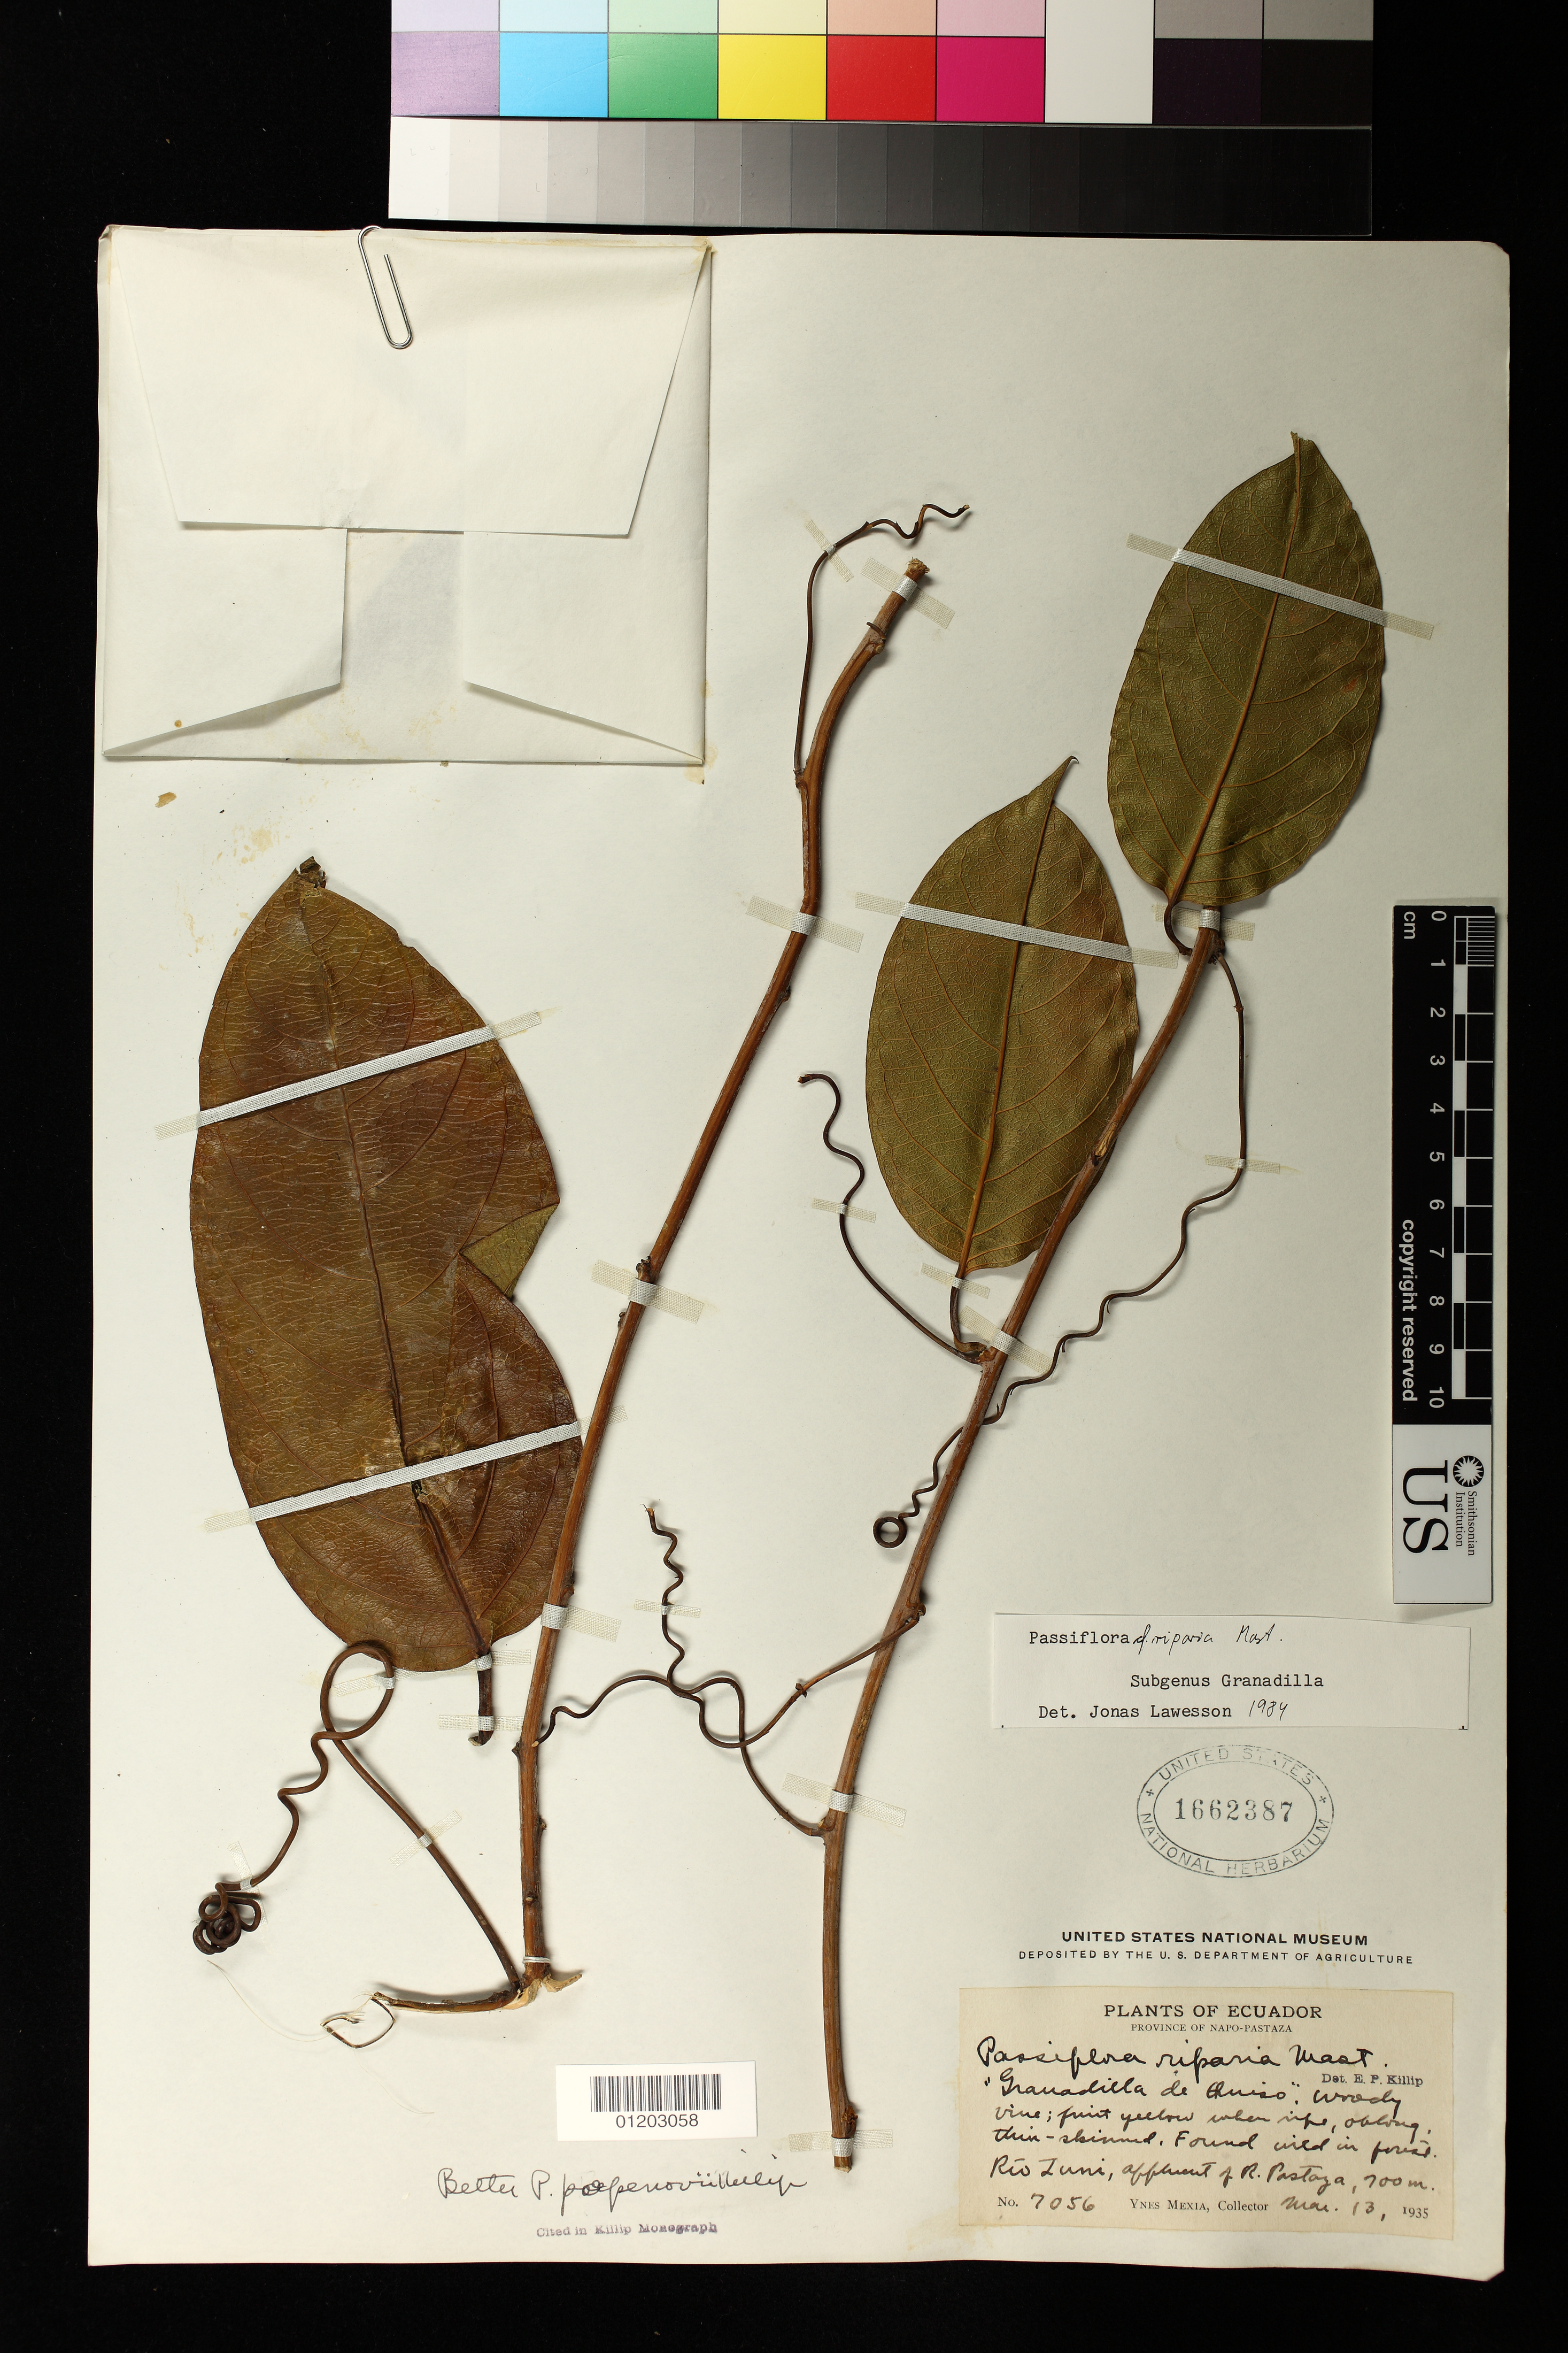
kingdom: Plantae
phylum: Tracheophyta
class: Magnoliopsida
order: Malpighiales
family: Passifloraceae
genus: Passiflora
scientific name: Passiflora riparia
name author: Mart. ex Mast.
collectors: Y. Mexia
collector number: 7056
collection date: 1935-03-13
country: Ecuador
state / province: Napo / Pastaza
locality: Found wild in forest. Rio Luni, affluent of Rio Pastaza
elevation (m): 700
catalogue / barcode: US 1662387